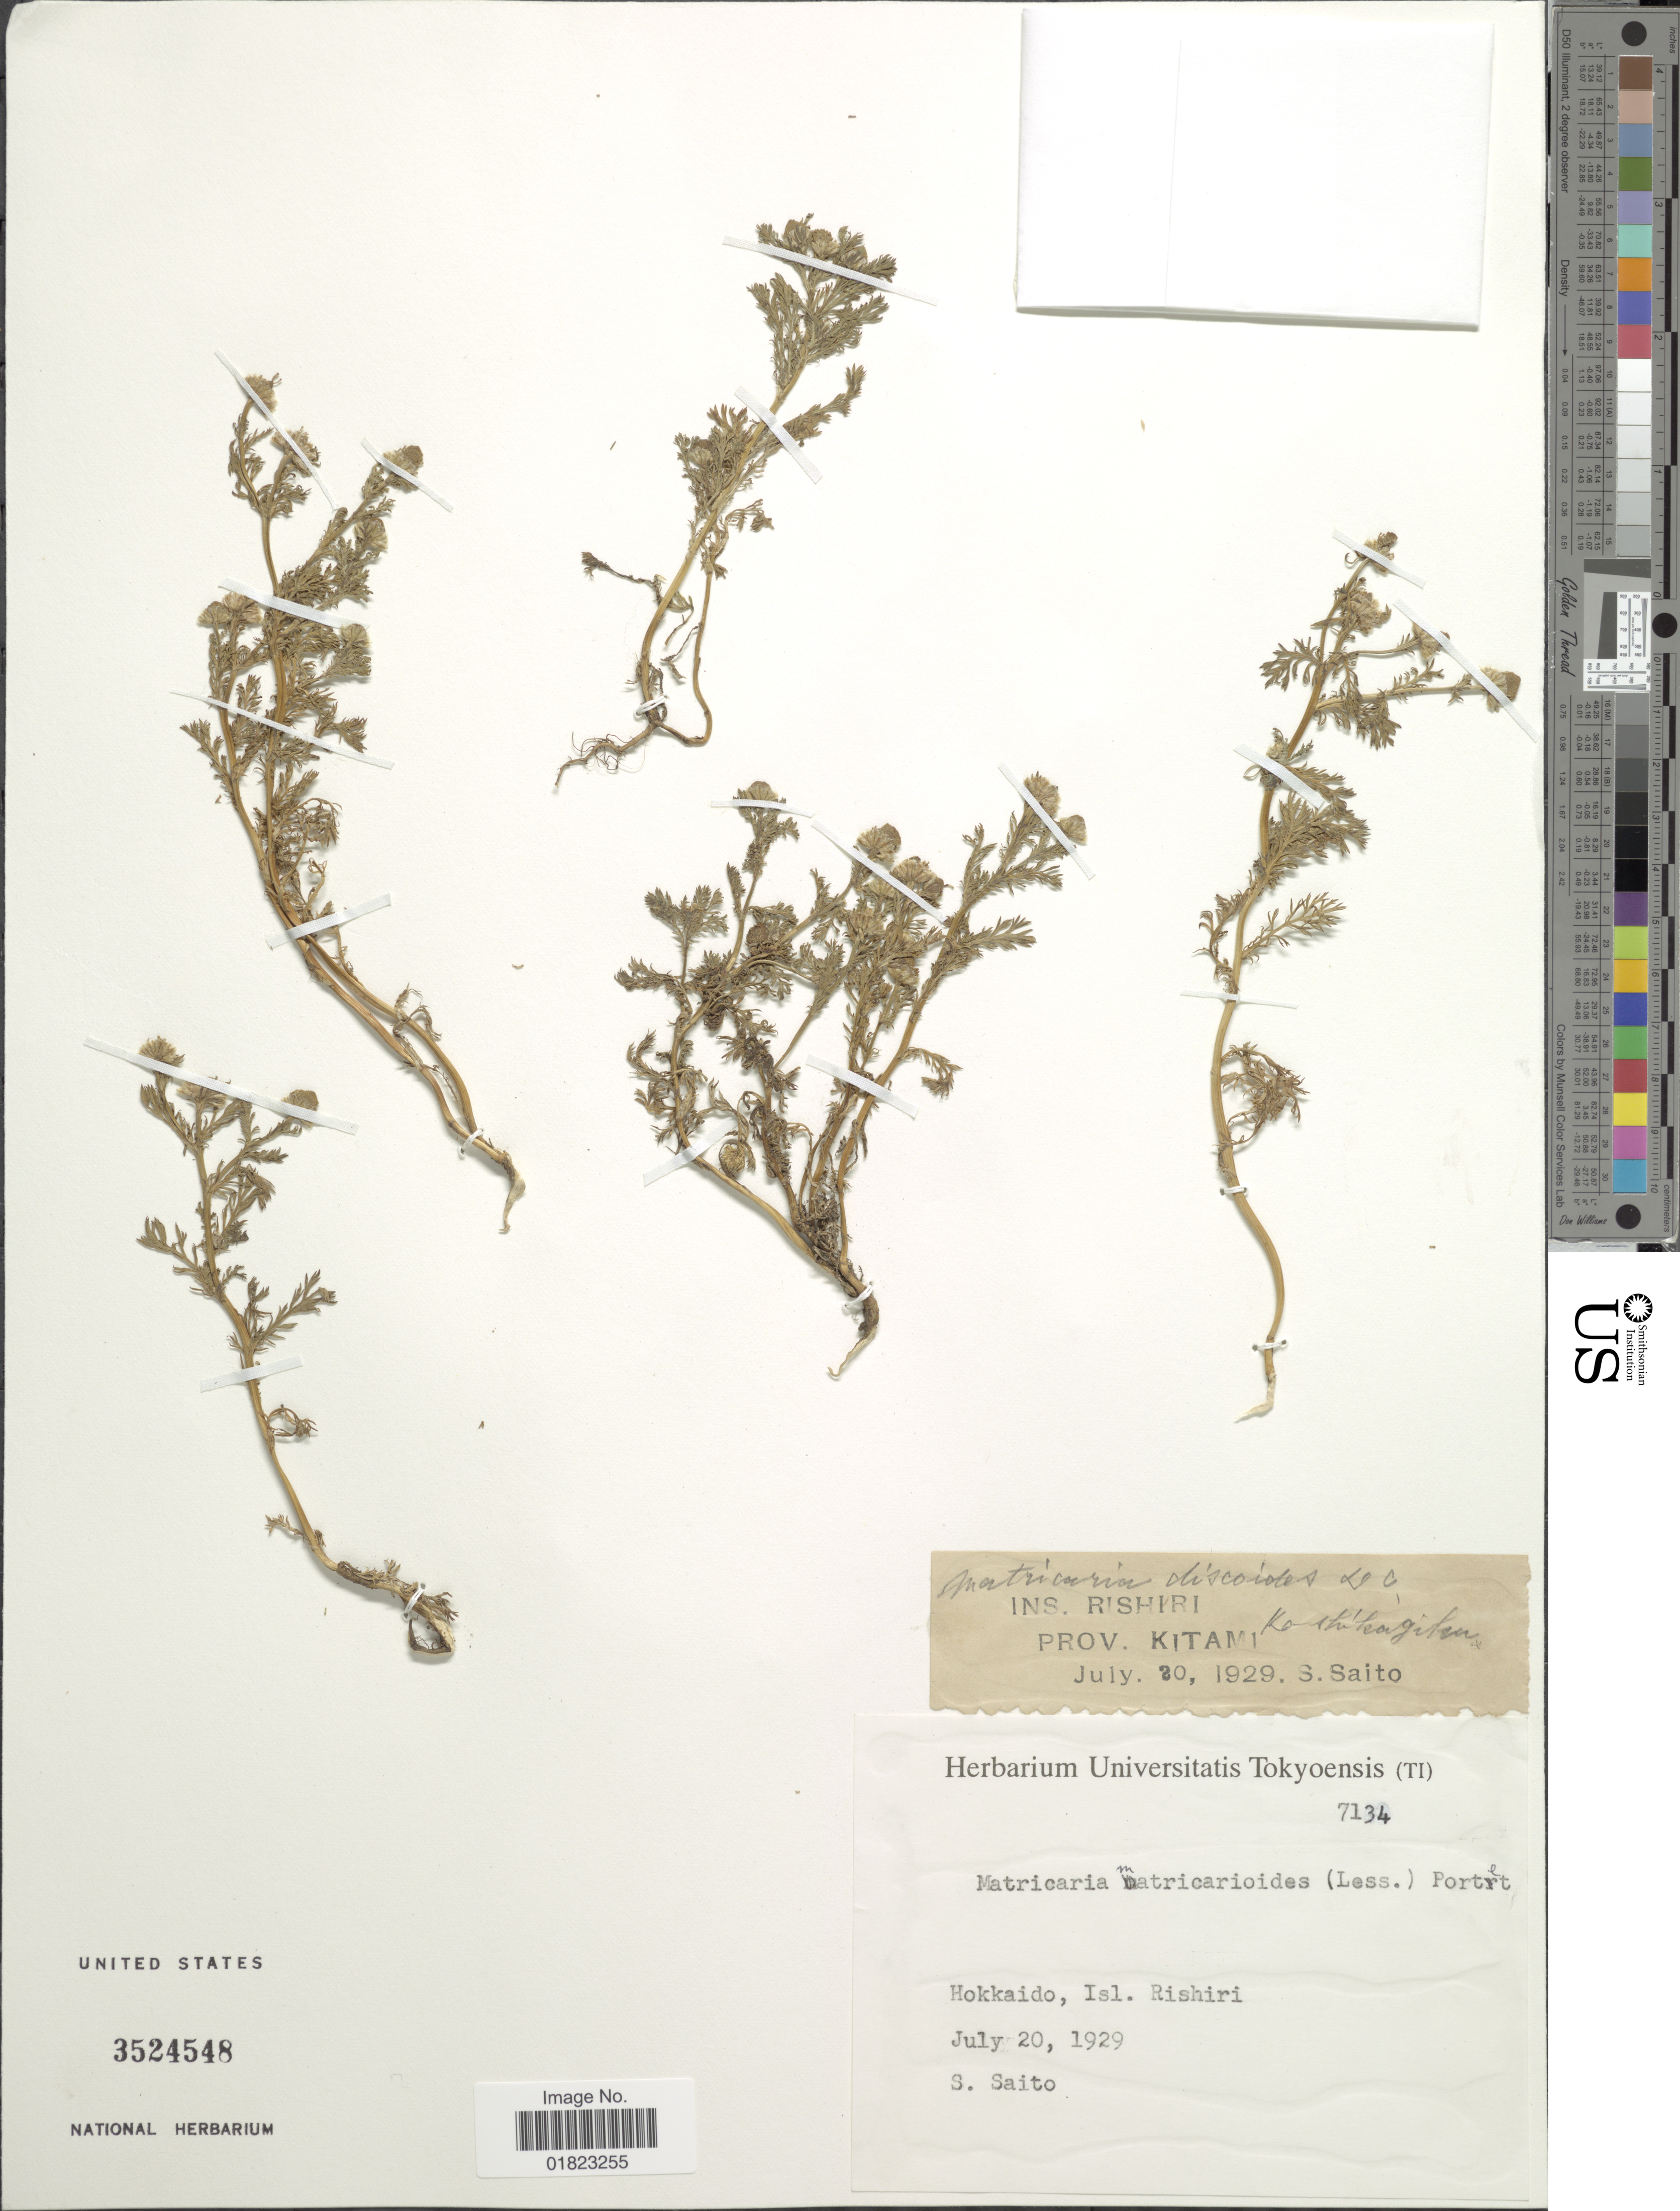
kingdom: Plantae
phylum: Tracheophyta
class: Magnoliopsida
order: Asterales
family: Asteraceae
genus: Matricaria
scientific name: Matricaria matricarioides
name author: (Less.) Porter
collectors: S. Saito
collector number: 7134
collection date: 1929-07-20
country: Japan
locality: Hokkaido, Isl. Rishiri. Prov. Kitami.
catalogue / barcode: US 3524548